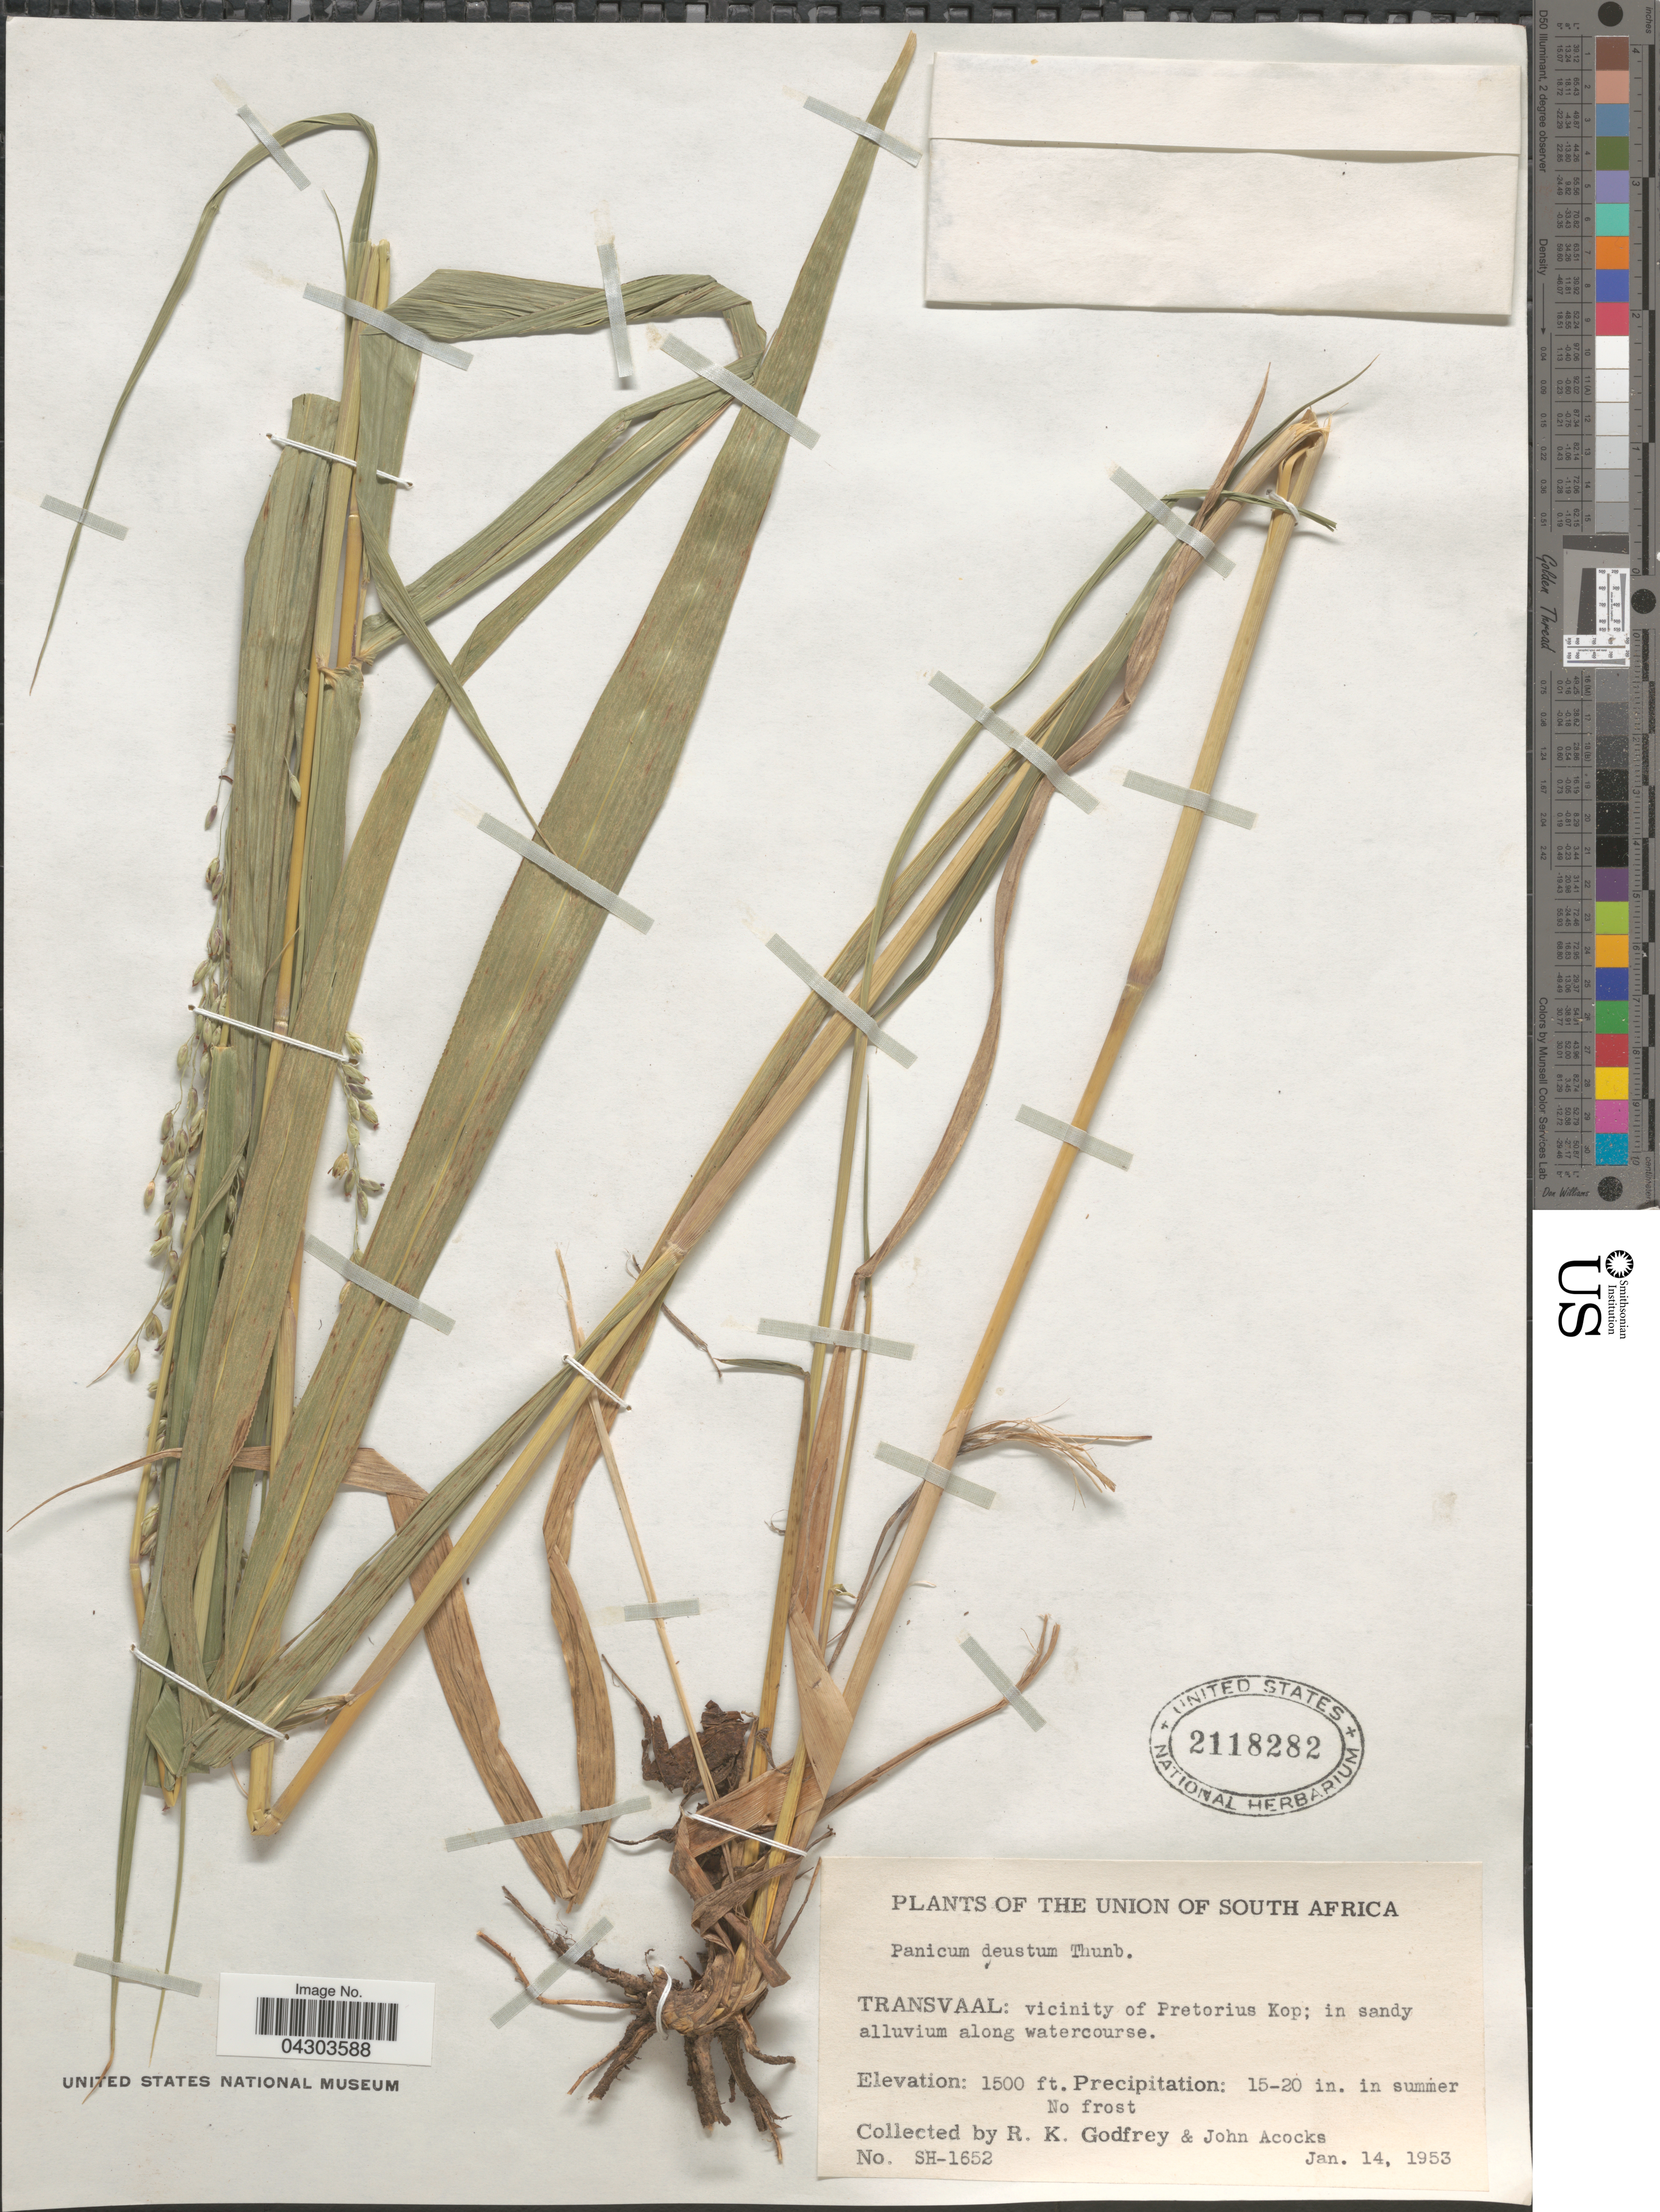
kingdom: Plantae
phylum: Tracheophyta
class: Liliopsida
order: Poales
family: Poaceae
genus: Panicum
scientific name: Panicum deustum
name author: Thunb.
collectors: R. K. Godfrey & J. P. Acocks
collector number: SH-1652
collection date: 1953-01-14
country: South Africa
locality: The Union of South Africa. Transvaal: vicinity of Pretorius Kop; in sandy alluvium along watercourse.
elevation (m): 457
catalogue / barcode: US 2118282